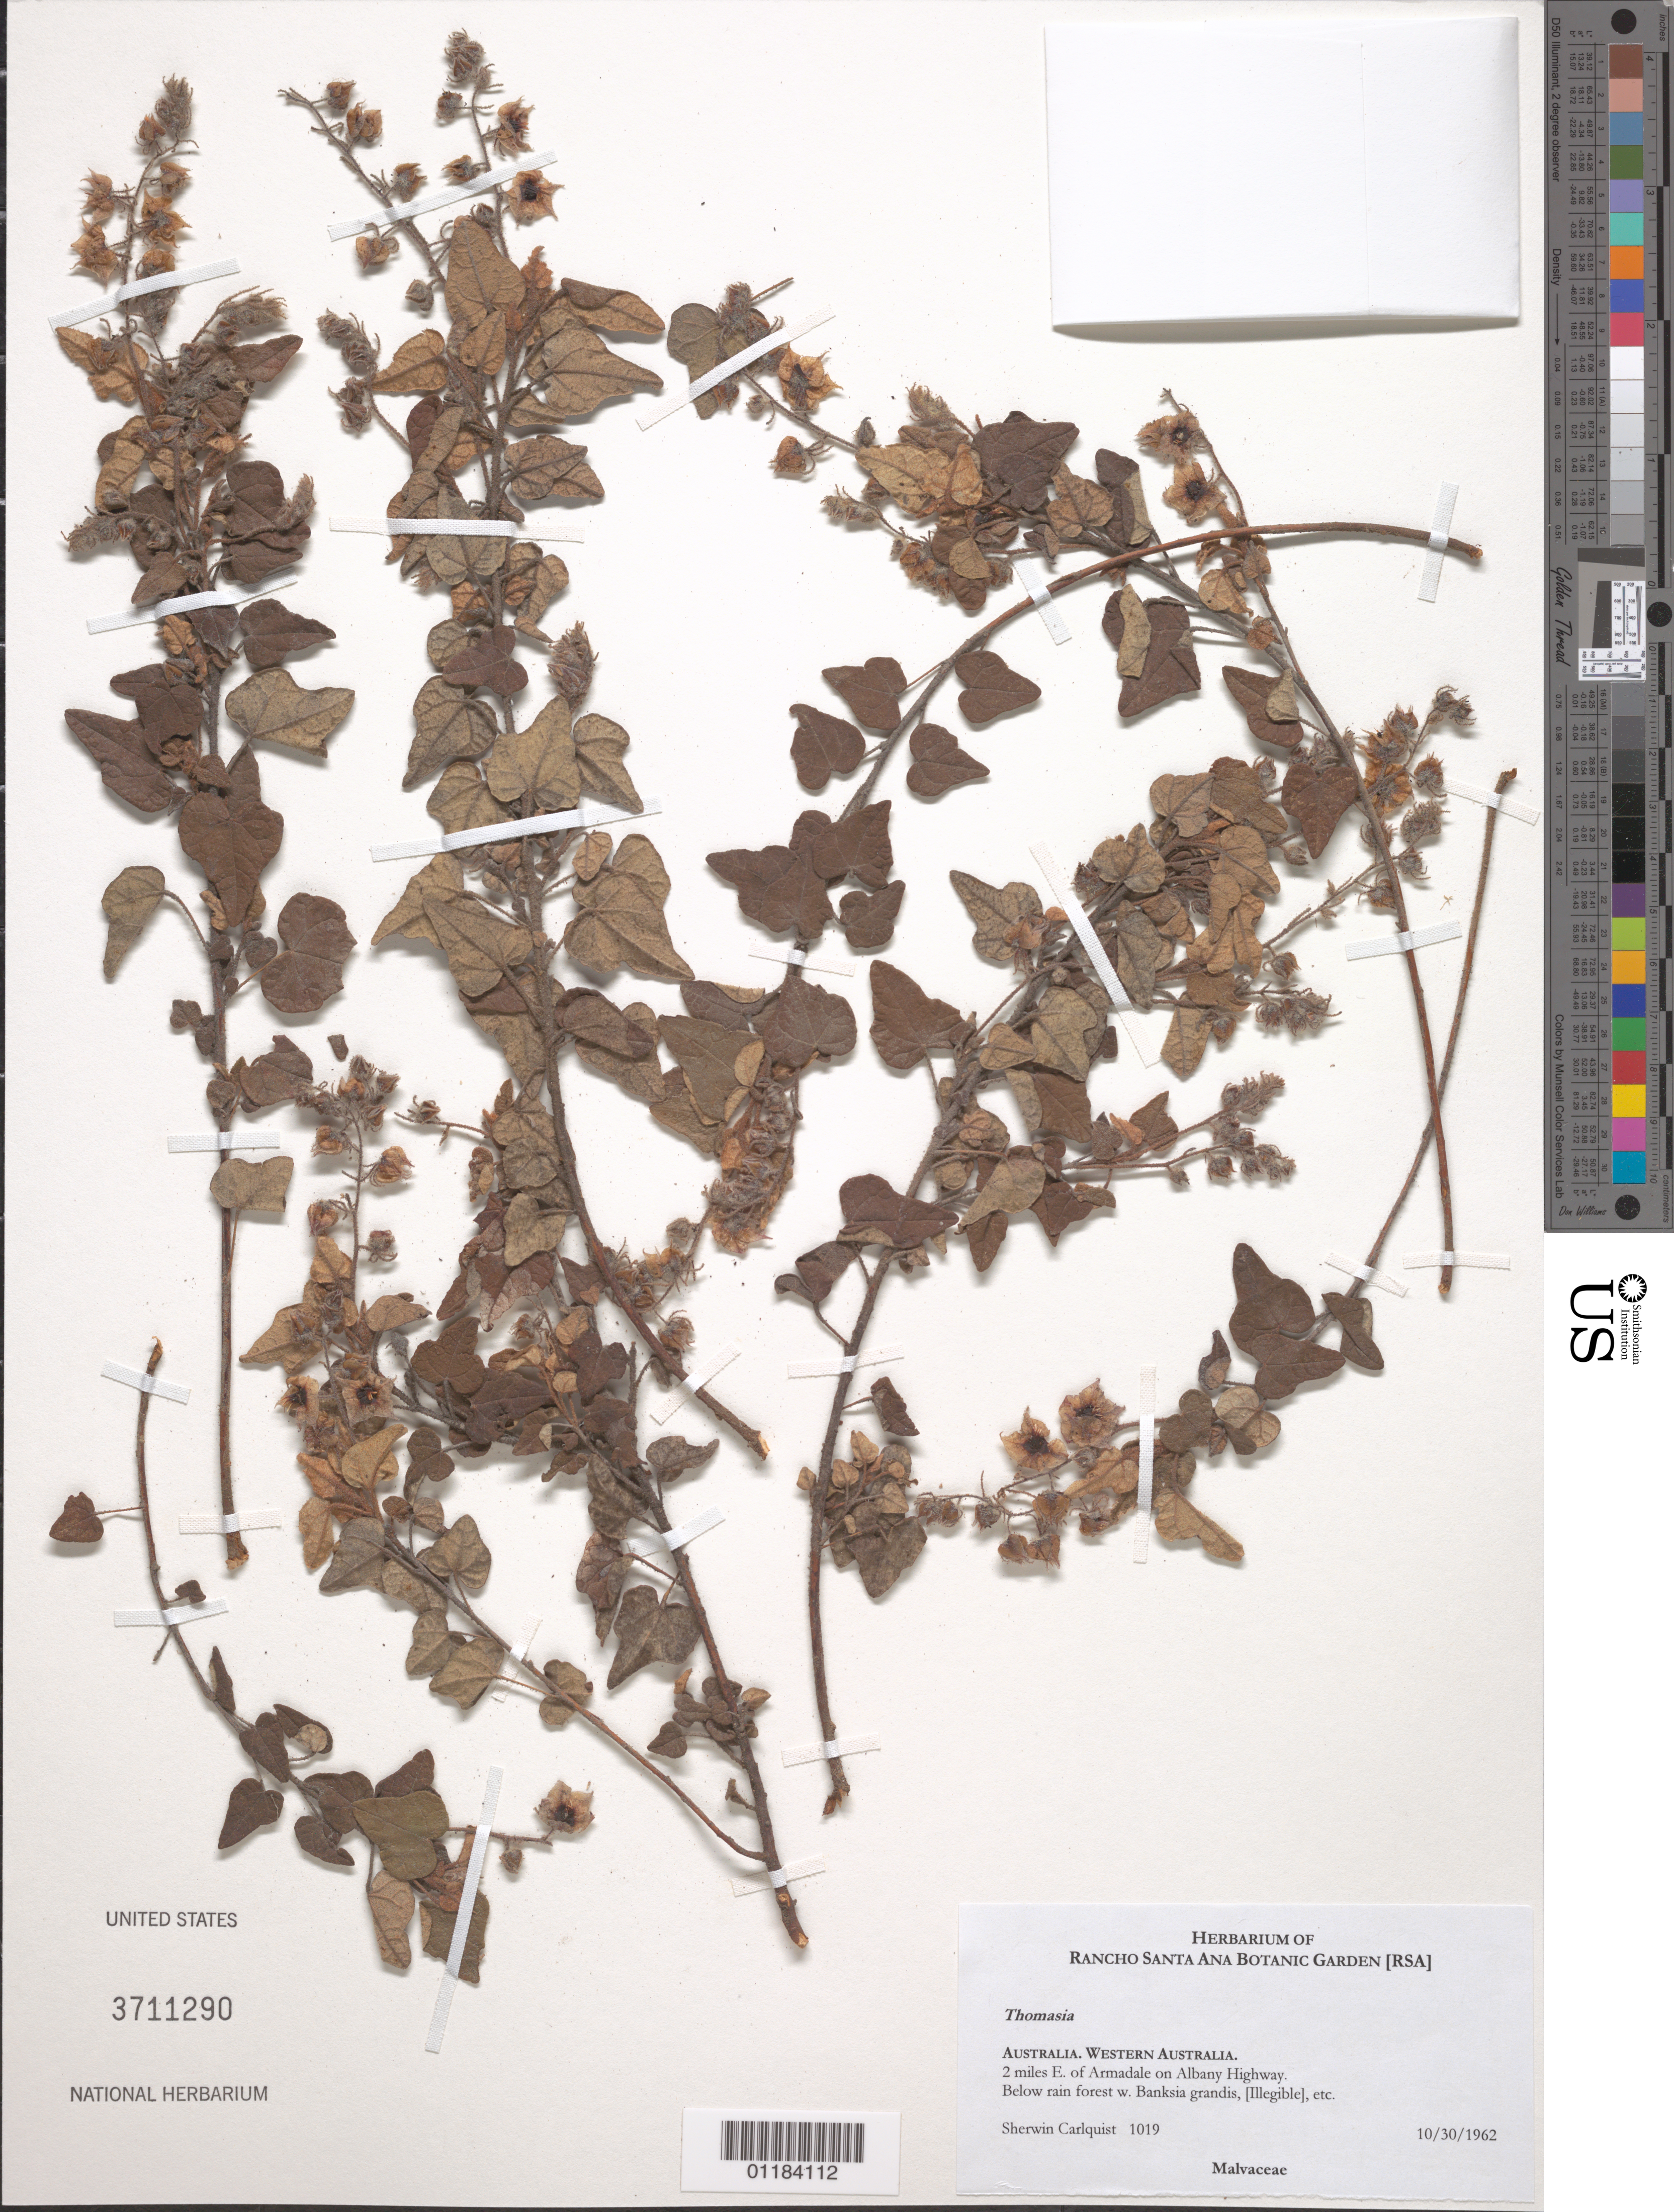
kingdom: Plantae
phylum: Tracheophyta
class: Magnoliopsida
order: Malvales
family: Malvaceae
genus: Thomasia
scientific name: Thomasia sp.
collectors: S. Carlquist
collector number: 1019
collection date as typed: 10/30/1967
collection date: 1967-10-30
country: Australia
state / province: Western Australia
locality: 2 miles E of Armadale on Albany Highway. Below rain forest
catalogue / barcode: US 3711290